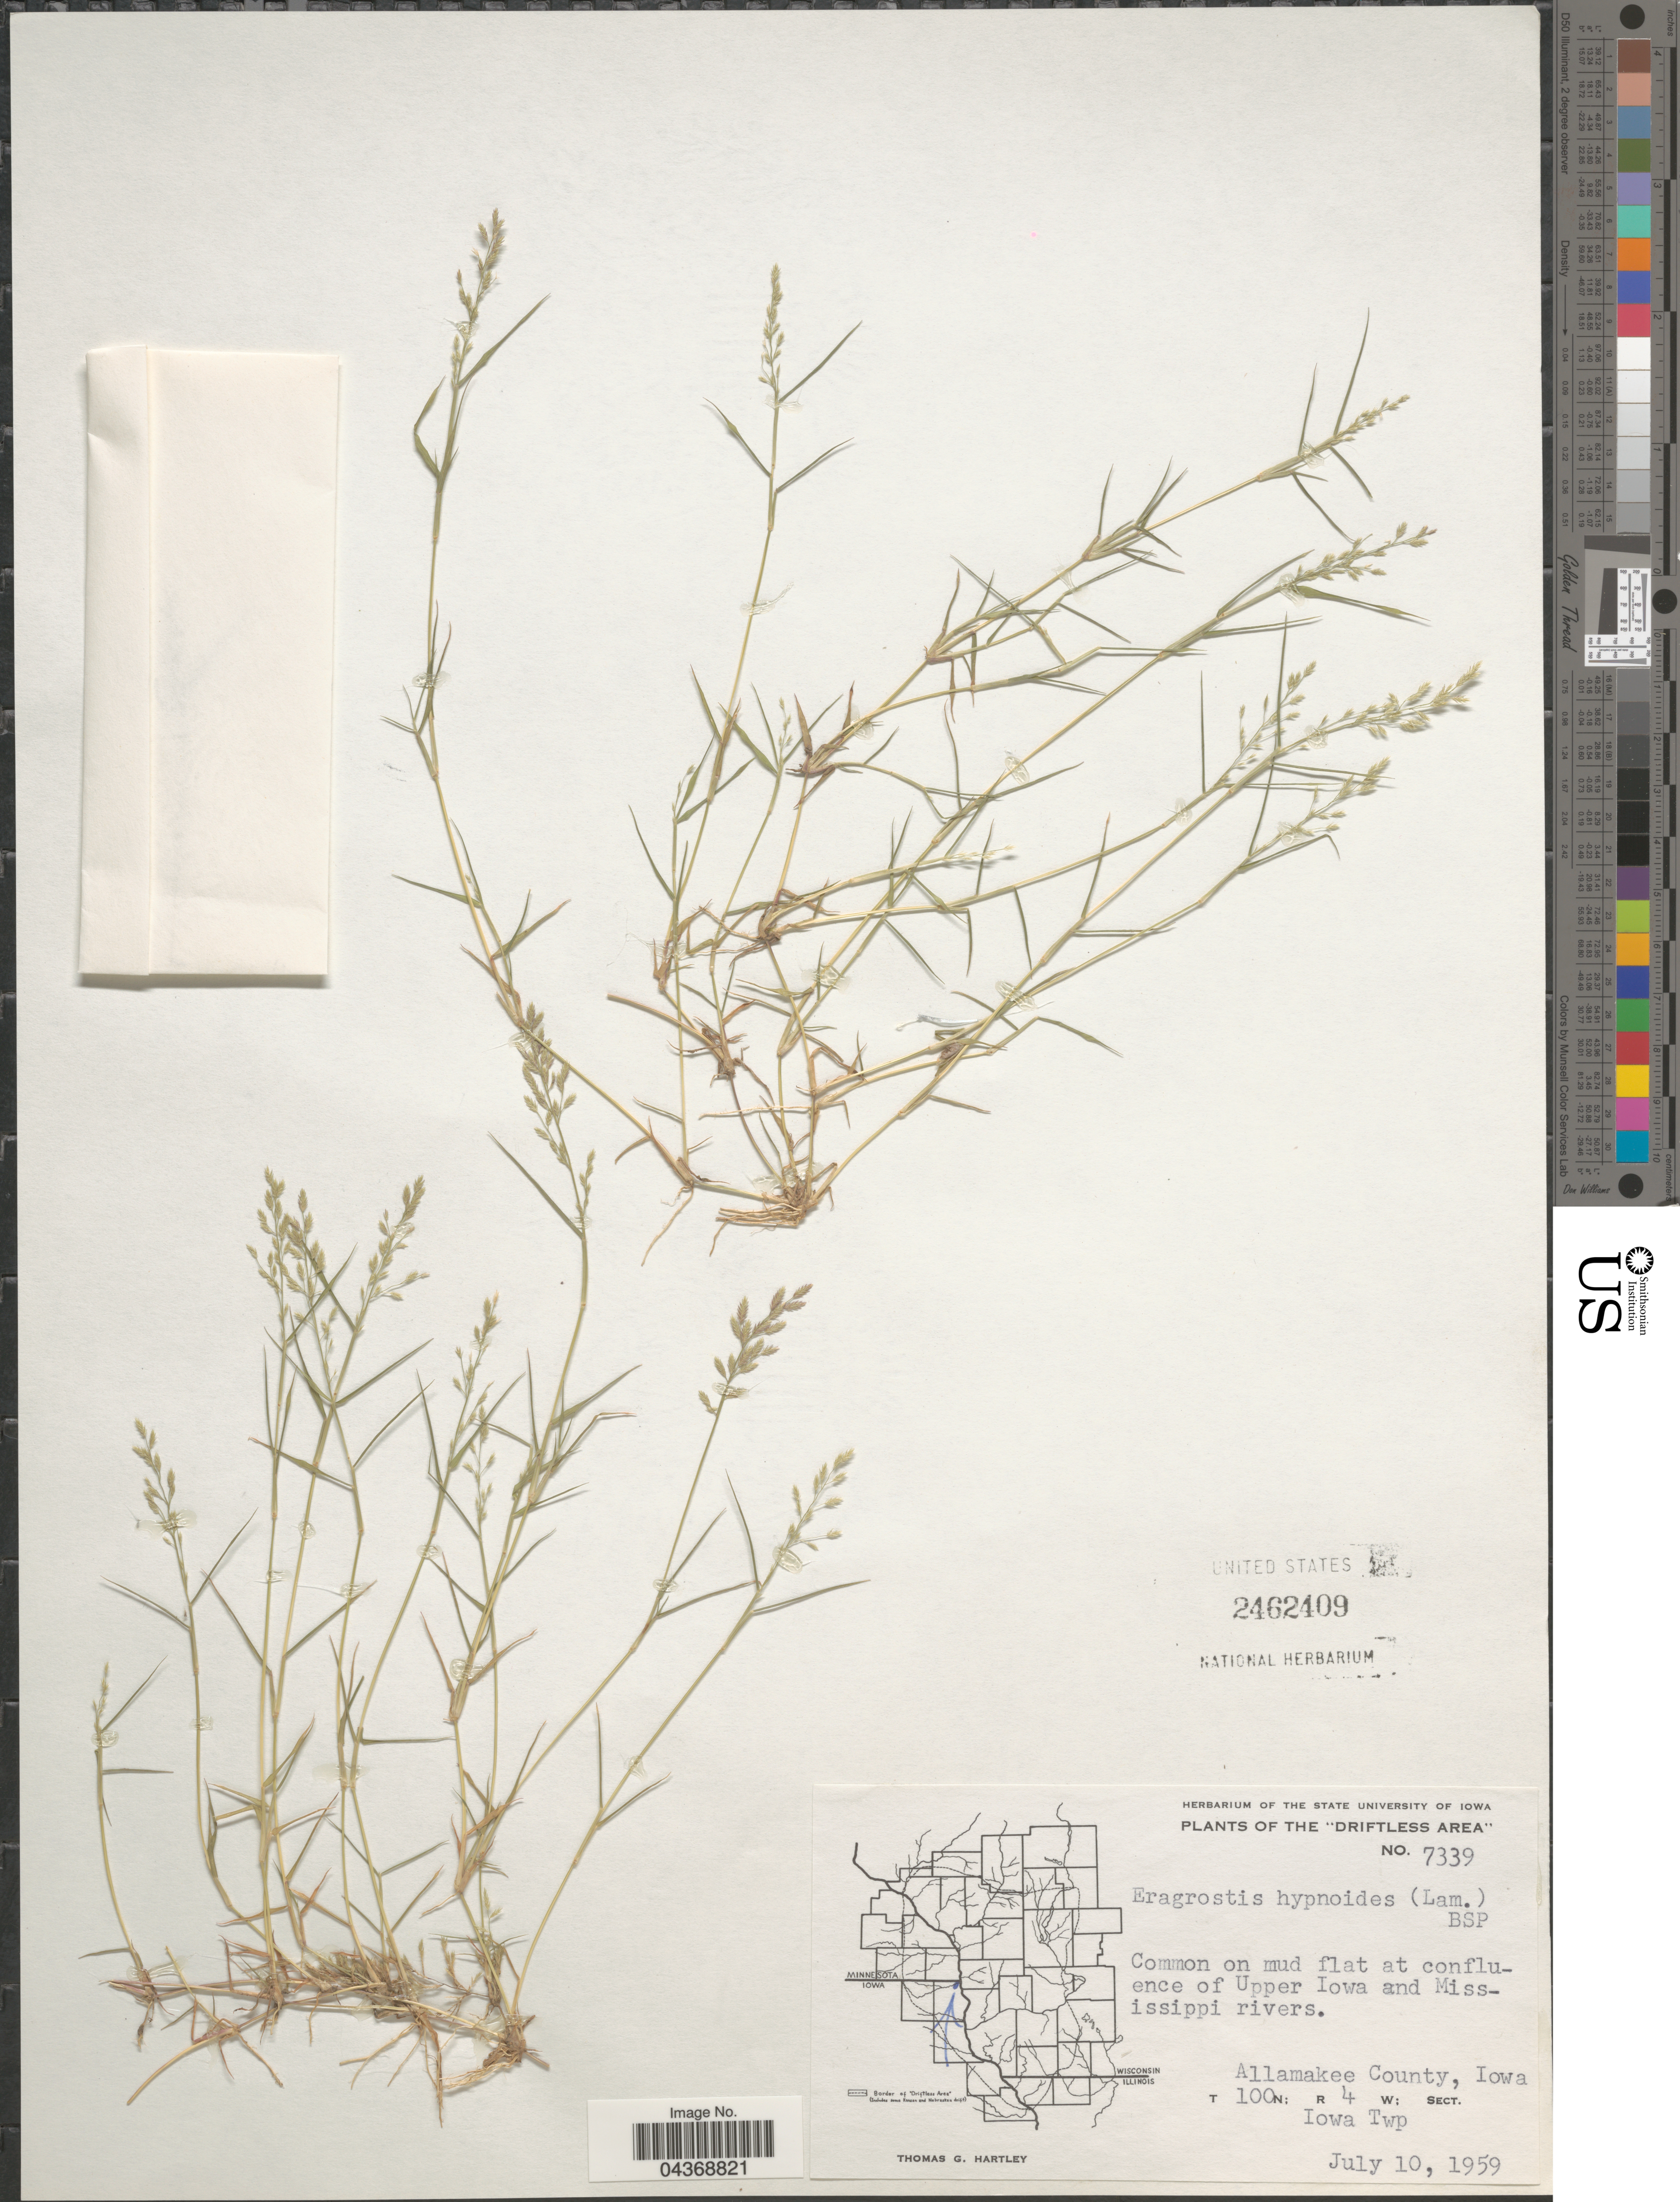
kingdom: Plantae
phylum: Tracheophyta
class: Liliopsida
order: Poales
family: Poaceae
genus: Eragrostis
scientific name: Eragrostis hypnoides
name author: (Lam.) Britton, Stearns & Poggenb.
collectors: T. G. Hartley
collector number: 7339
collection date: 1959-07-10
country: United States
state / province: Iowa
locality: The "Driftless Area". At confluence of Upper Iowa and Mississippi rivers. Allamakee County. T 100N; R 4 W; Sect. Iowa Twp.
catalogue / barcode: US 2462409